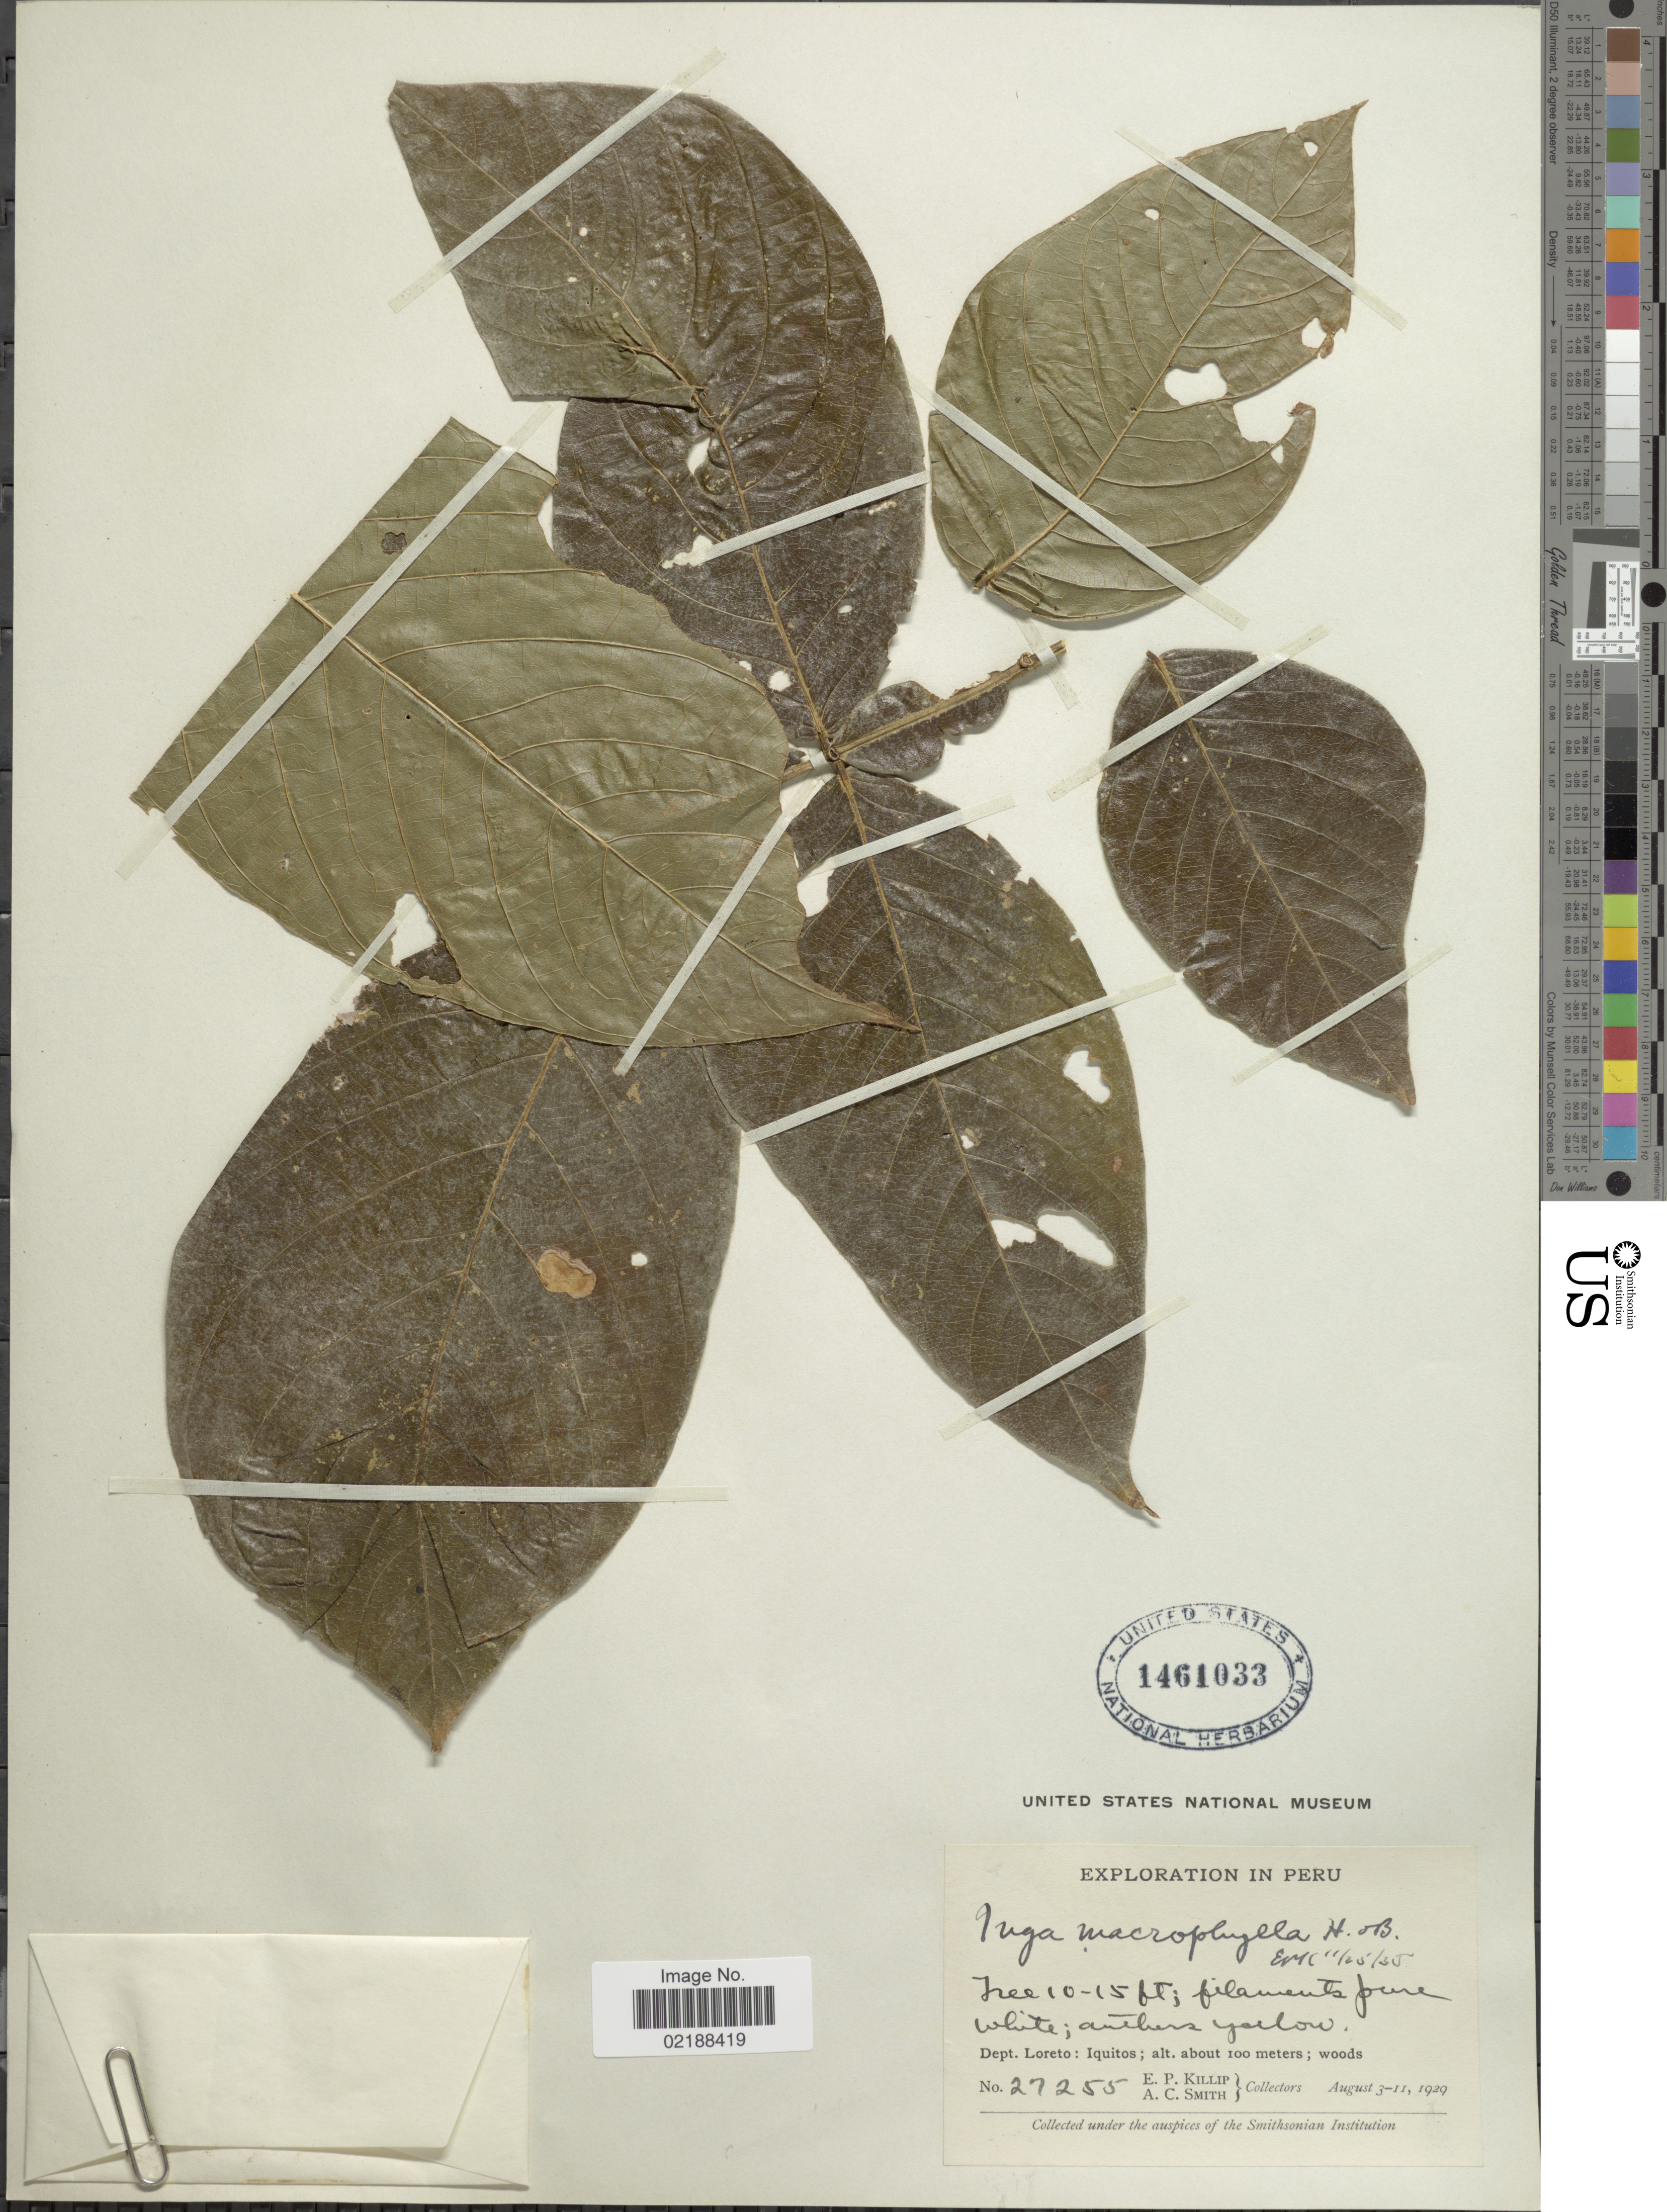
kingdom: Plantae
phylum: Tracheophyta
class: Magnoliopsida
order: Fabales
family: Fabaceae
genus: Inga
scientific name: Inga macrophylla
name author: Humb. & Bonpl. ex Willd.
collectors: E. P. Killip & A. C. Smith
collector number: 27255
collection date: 1929-08-03/1929-08-11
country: Peru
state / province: Loreto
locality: Dept. Loreto: Iquitos; woods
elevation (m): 100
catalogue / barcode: US 1461033